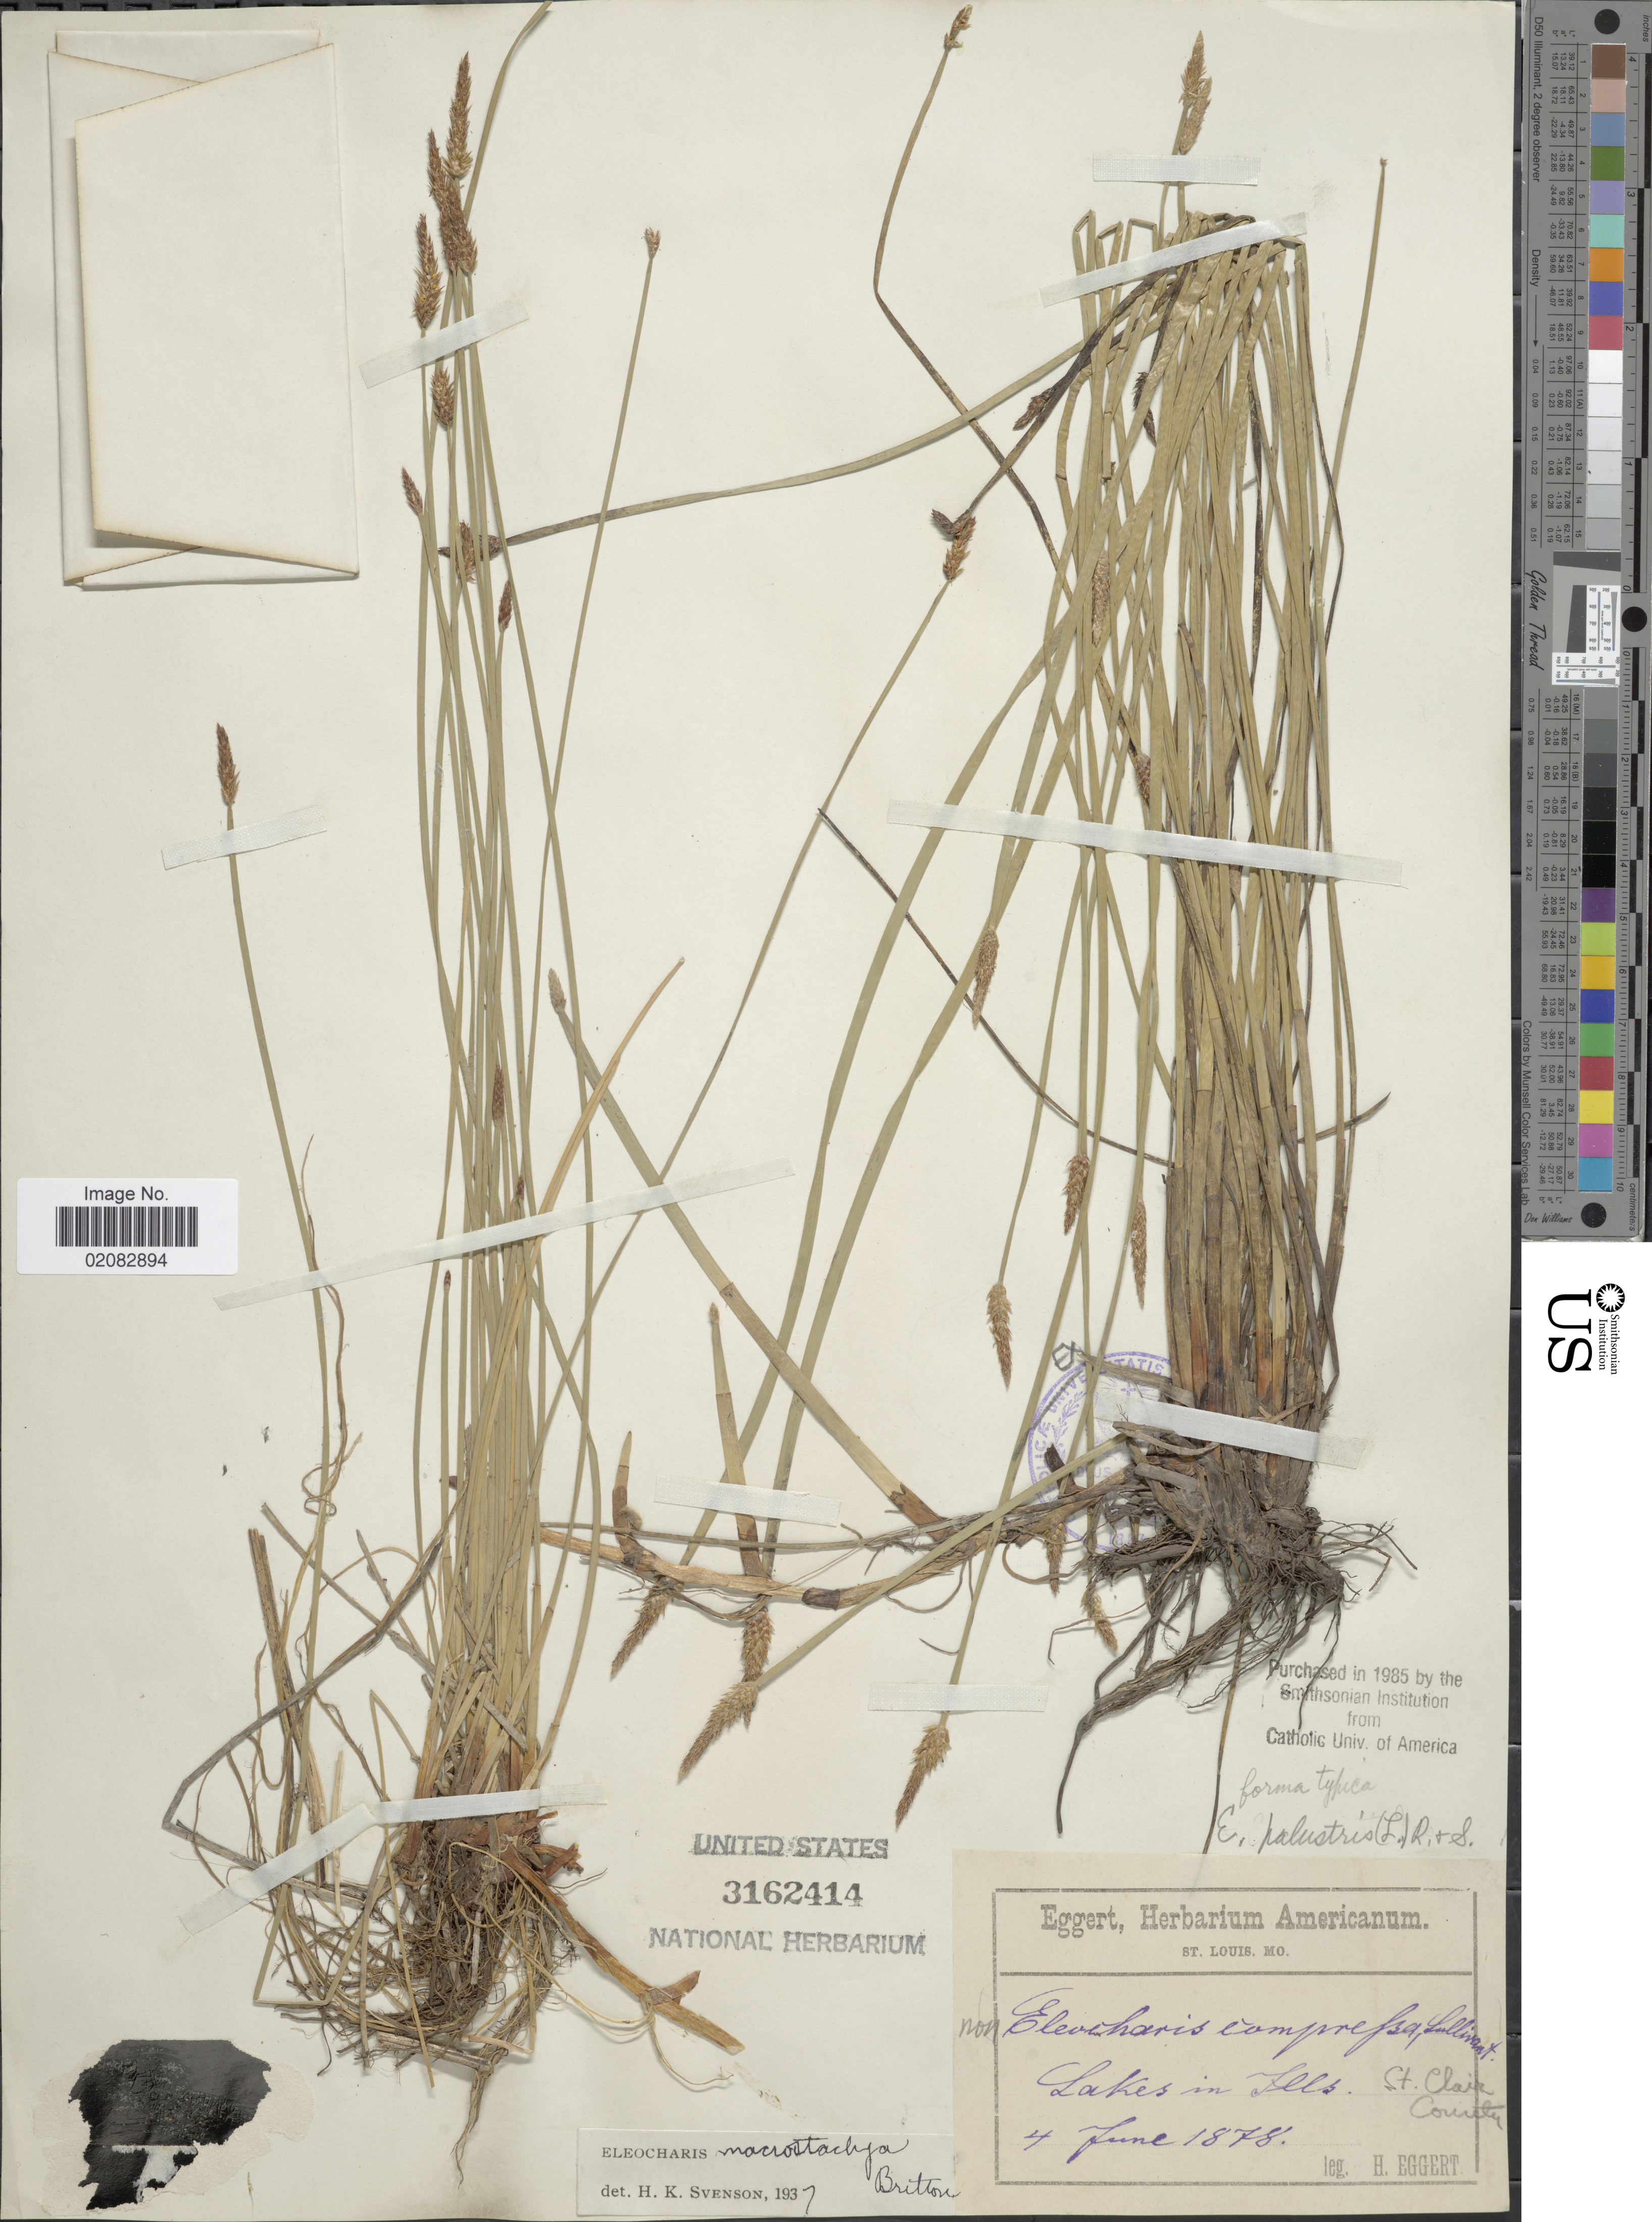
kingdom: Plantae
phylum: Tracheophyta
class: Liliopsida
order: Poales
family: Cyperaceae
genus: Eleocharis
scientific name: Eleocharis macrostachya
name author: Britton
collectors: H. Eggert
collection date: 1878-06-04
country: United States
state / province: Illinois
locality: Lakes in Ills. St. Claire County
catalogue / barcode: US 3162414